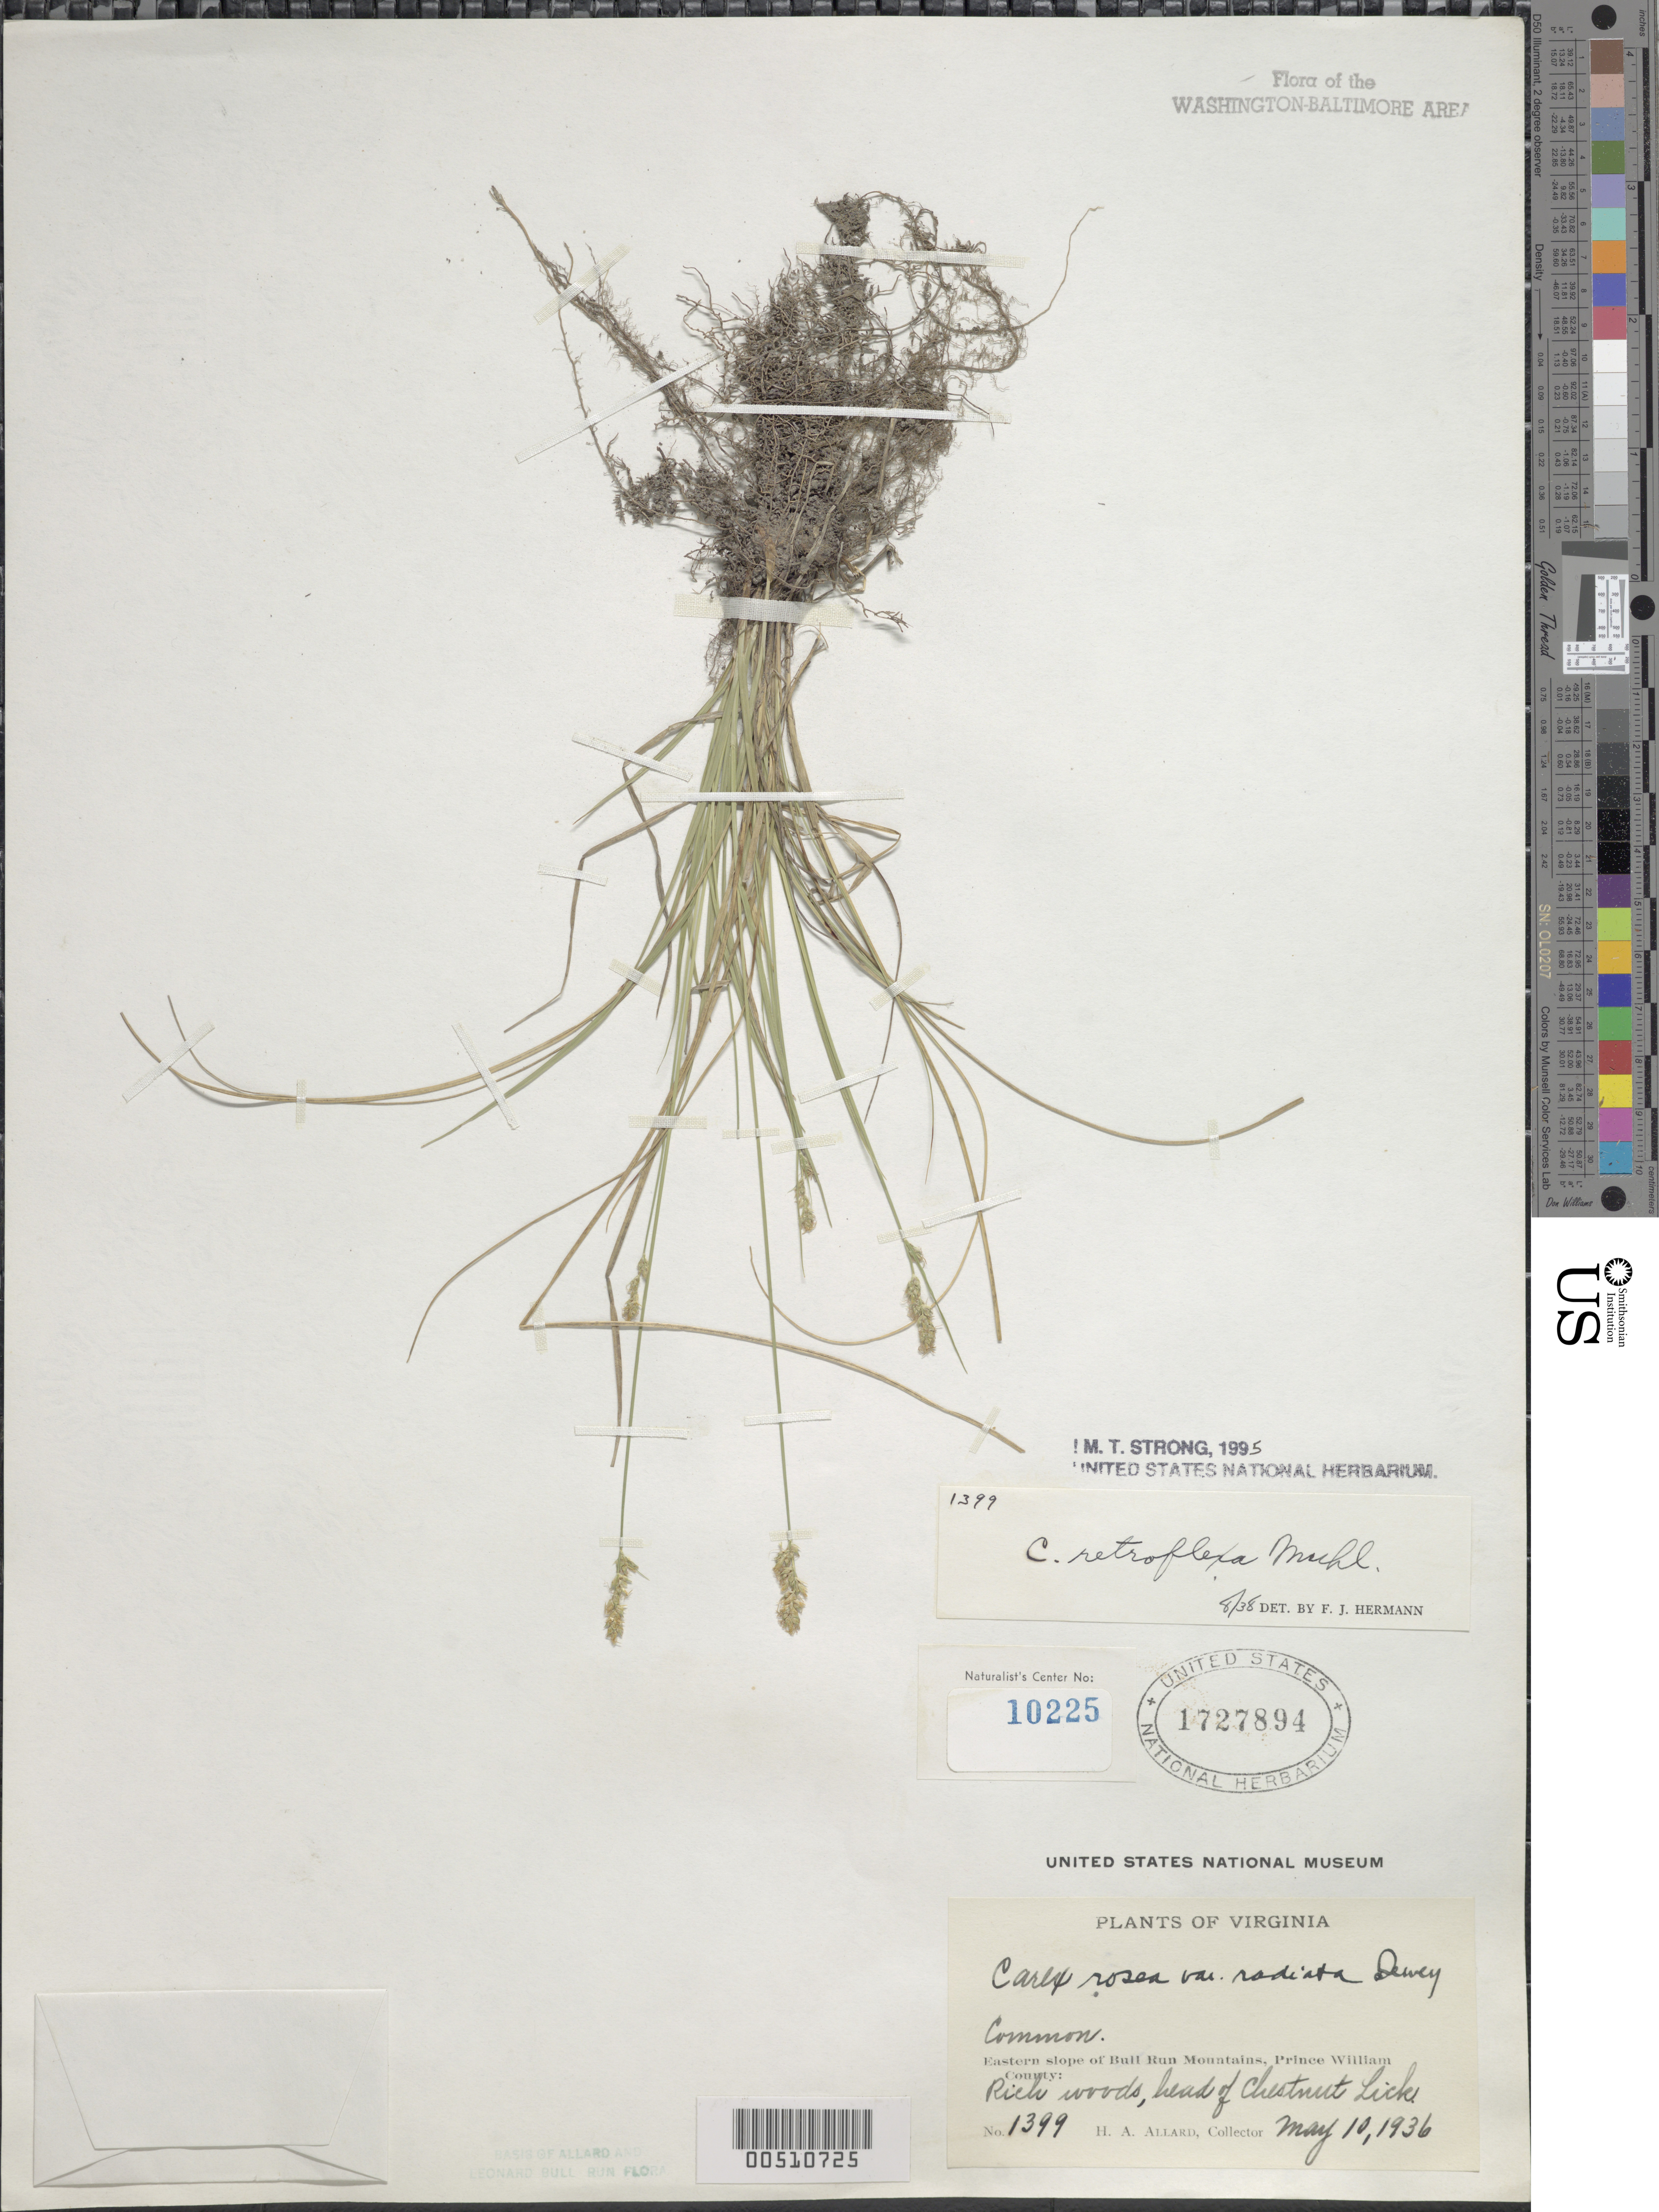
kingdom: Plantae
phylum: Tracheophyta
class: Liliopsida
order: Poales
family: Cyperaceae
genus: Carex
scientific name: Carex retroflexa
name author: Muhl. ex Willd.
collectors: H. A. Allard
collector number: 1399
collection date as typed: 10 May 1936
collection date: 1936-05-10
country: United States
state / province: Virginia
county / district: Prince William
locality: Chestnut Lick, E slope of Bull Run Mts. Bull Run Mts.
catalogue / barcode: US 1727894